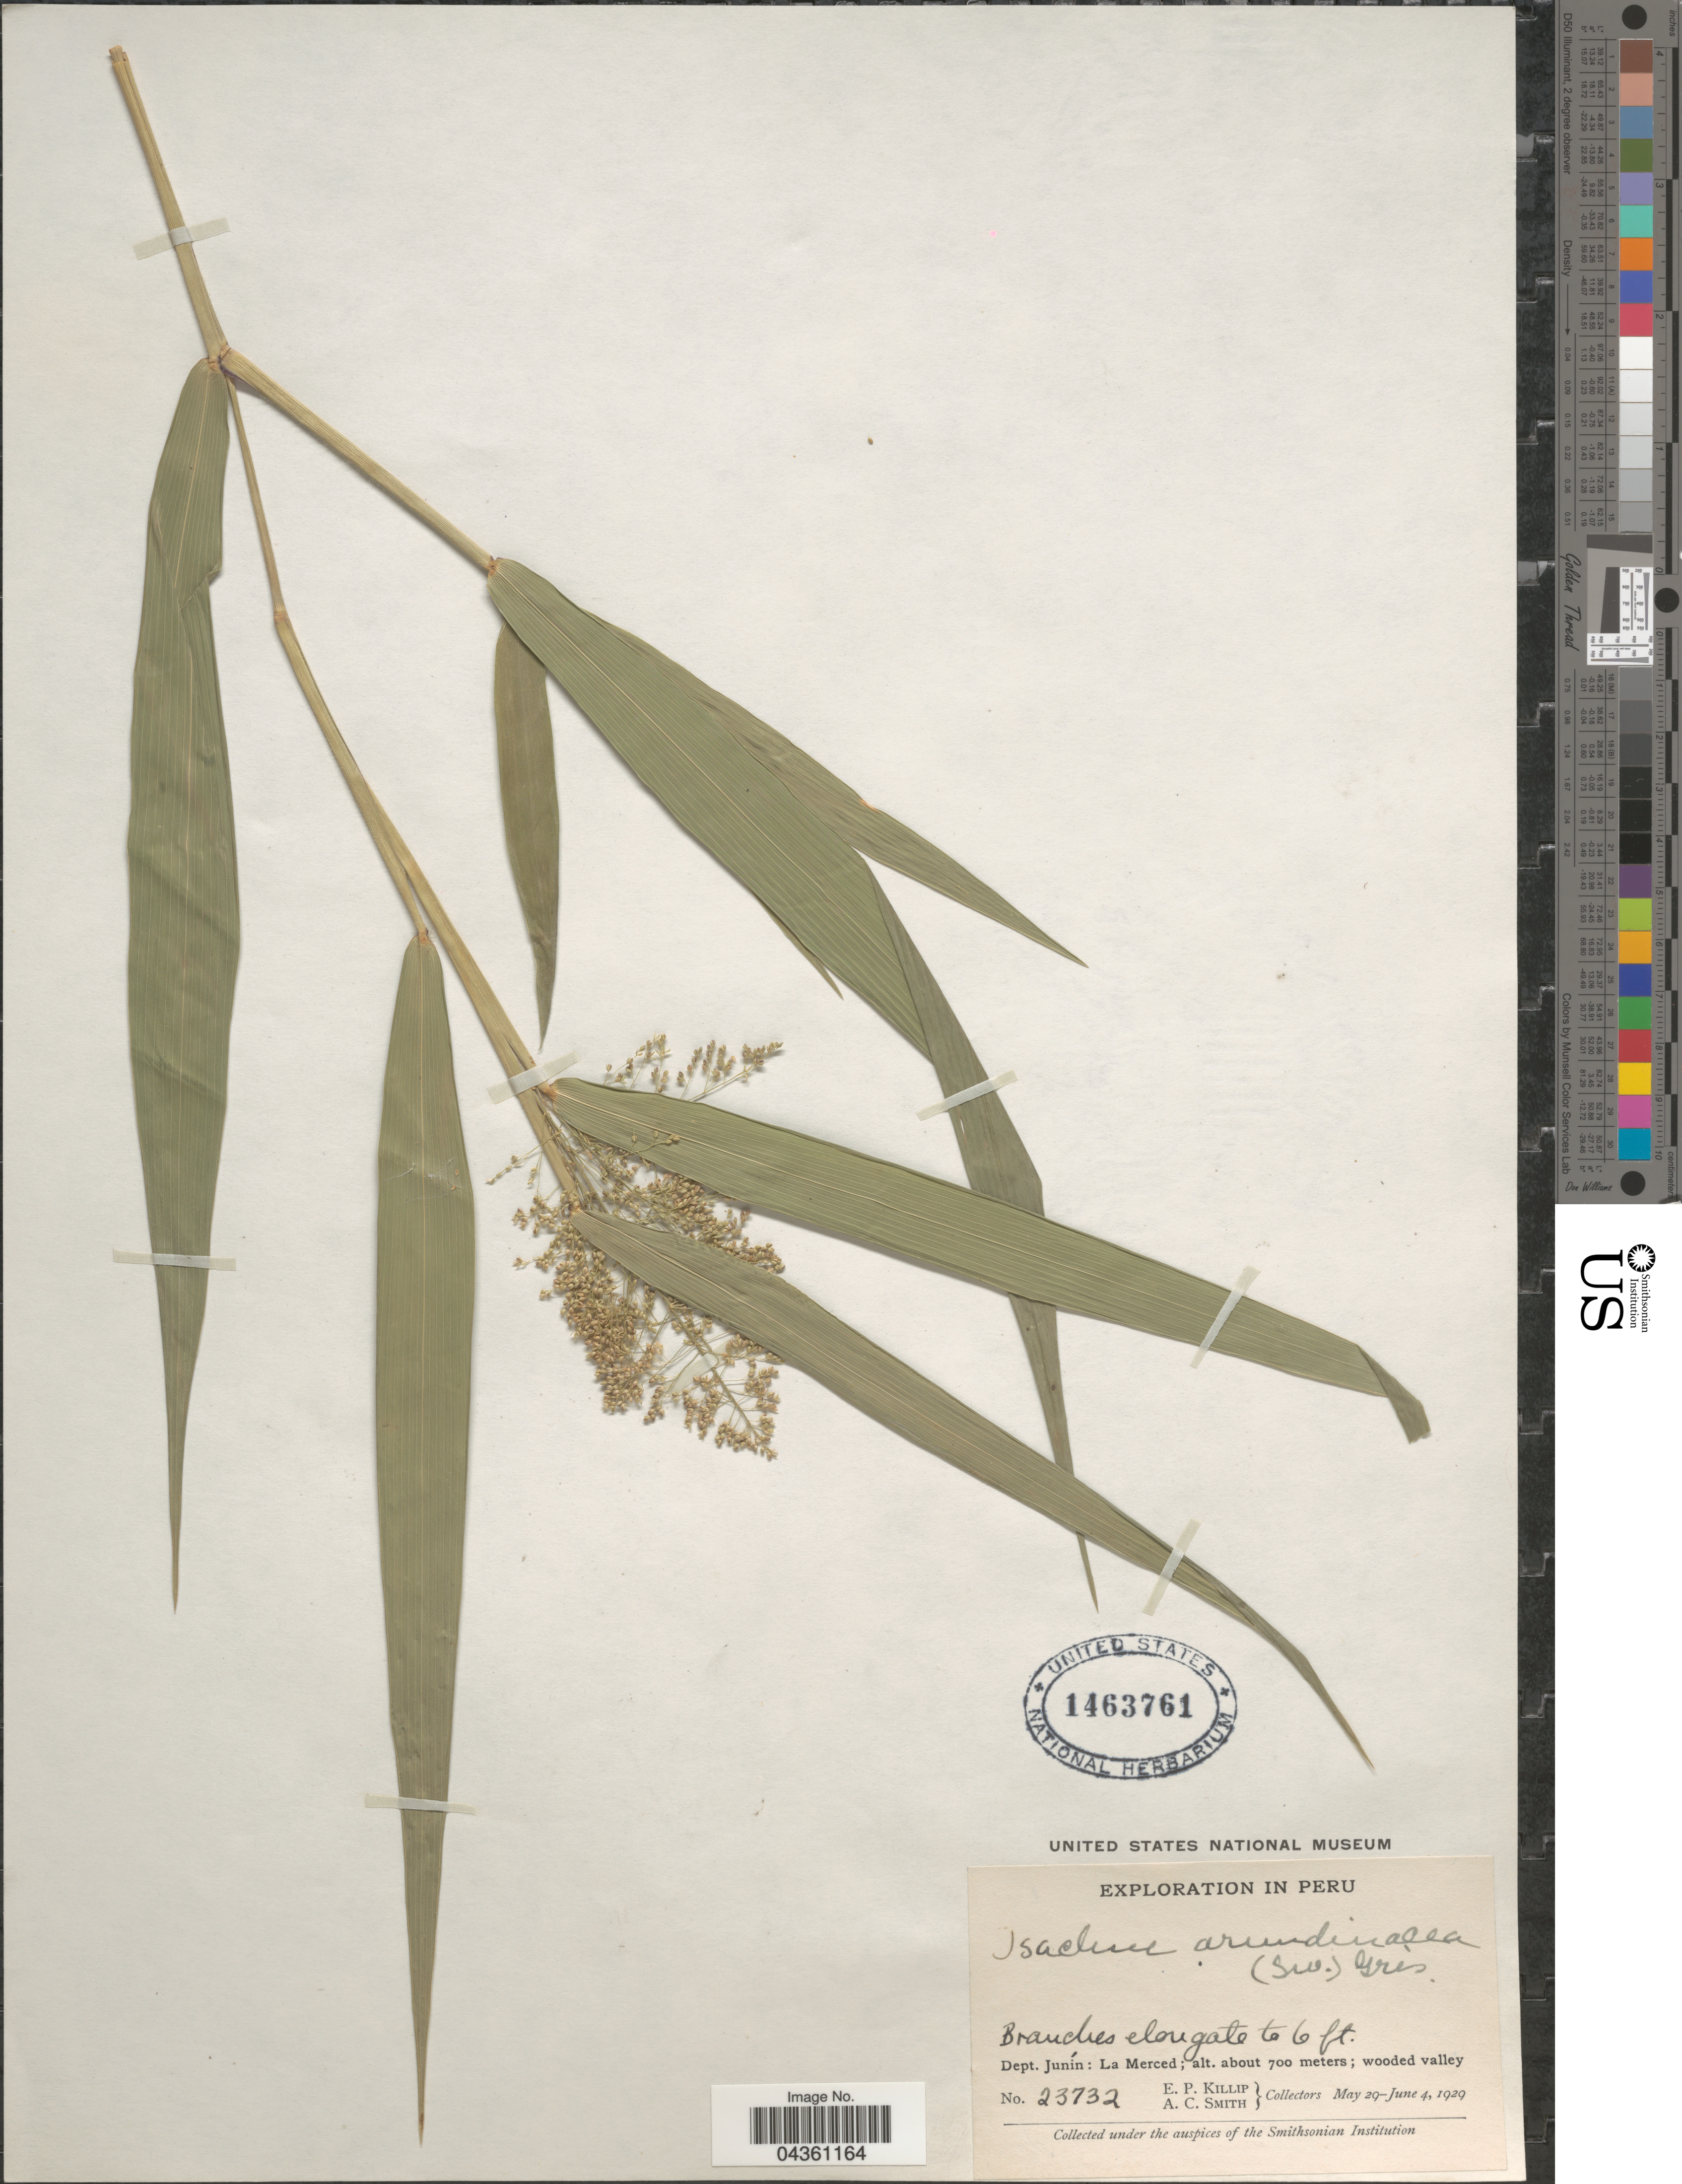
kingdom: Plantae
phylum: Tracheophyta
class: Liliopsida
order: Poales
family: Poaceae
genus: Isachne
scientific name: Isachne arundinacea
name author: (Sw.) Griseb.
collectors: E. P. Killip & A. C. Smith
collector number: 23732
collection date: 1929-05-29/1929-06-04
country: Peru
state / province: Junín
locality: Exploration in Peru. Dept. Junín: La Merced.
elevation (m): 700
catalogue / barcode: US 1463761